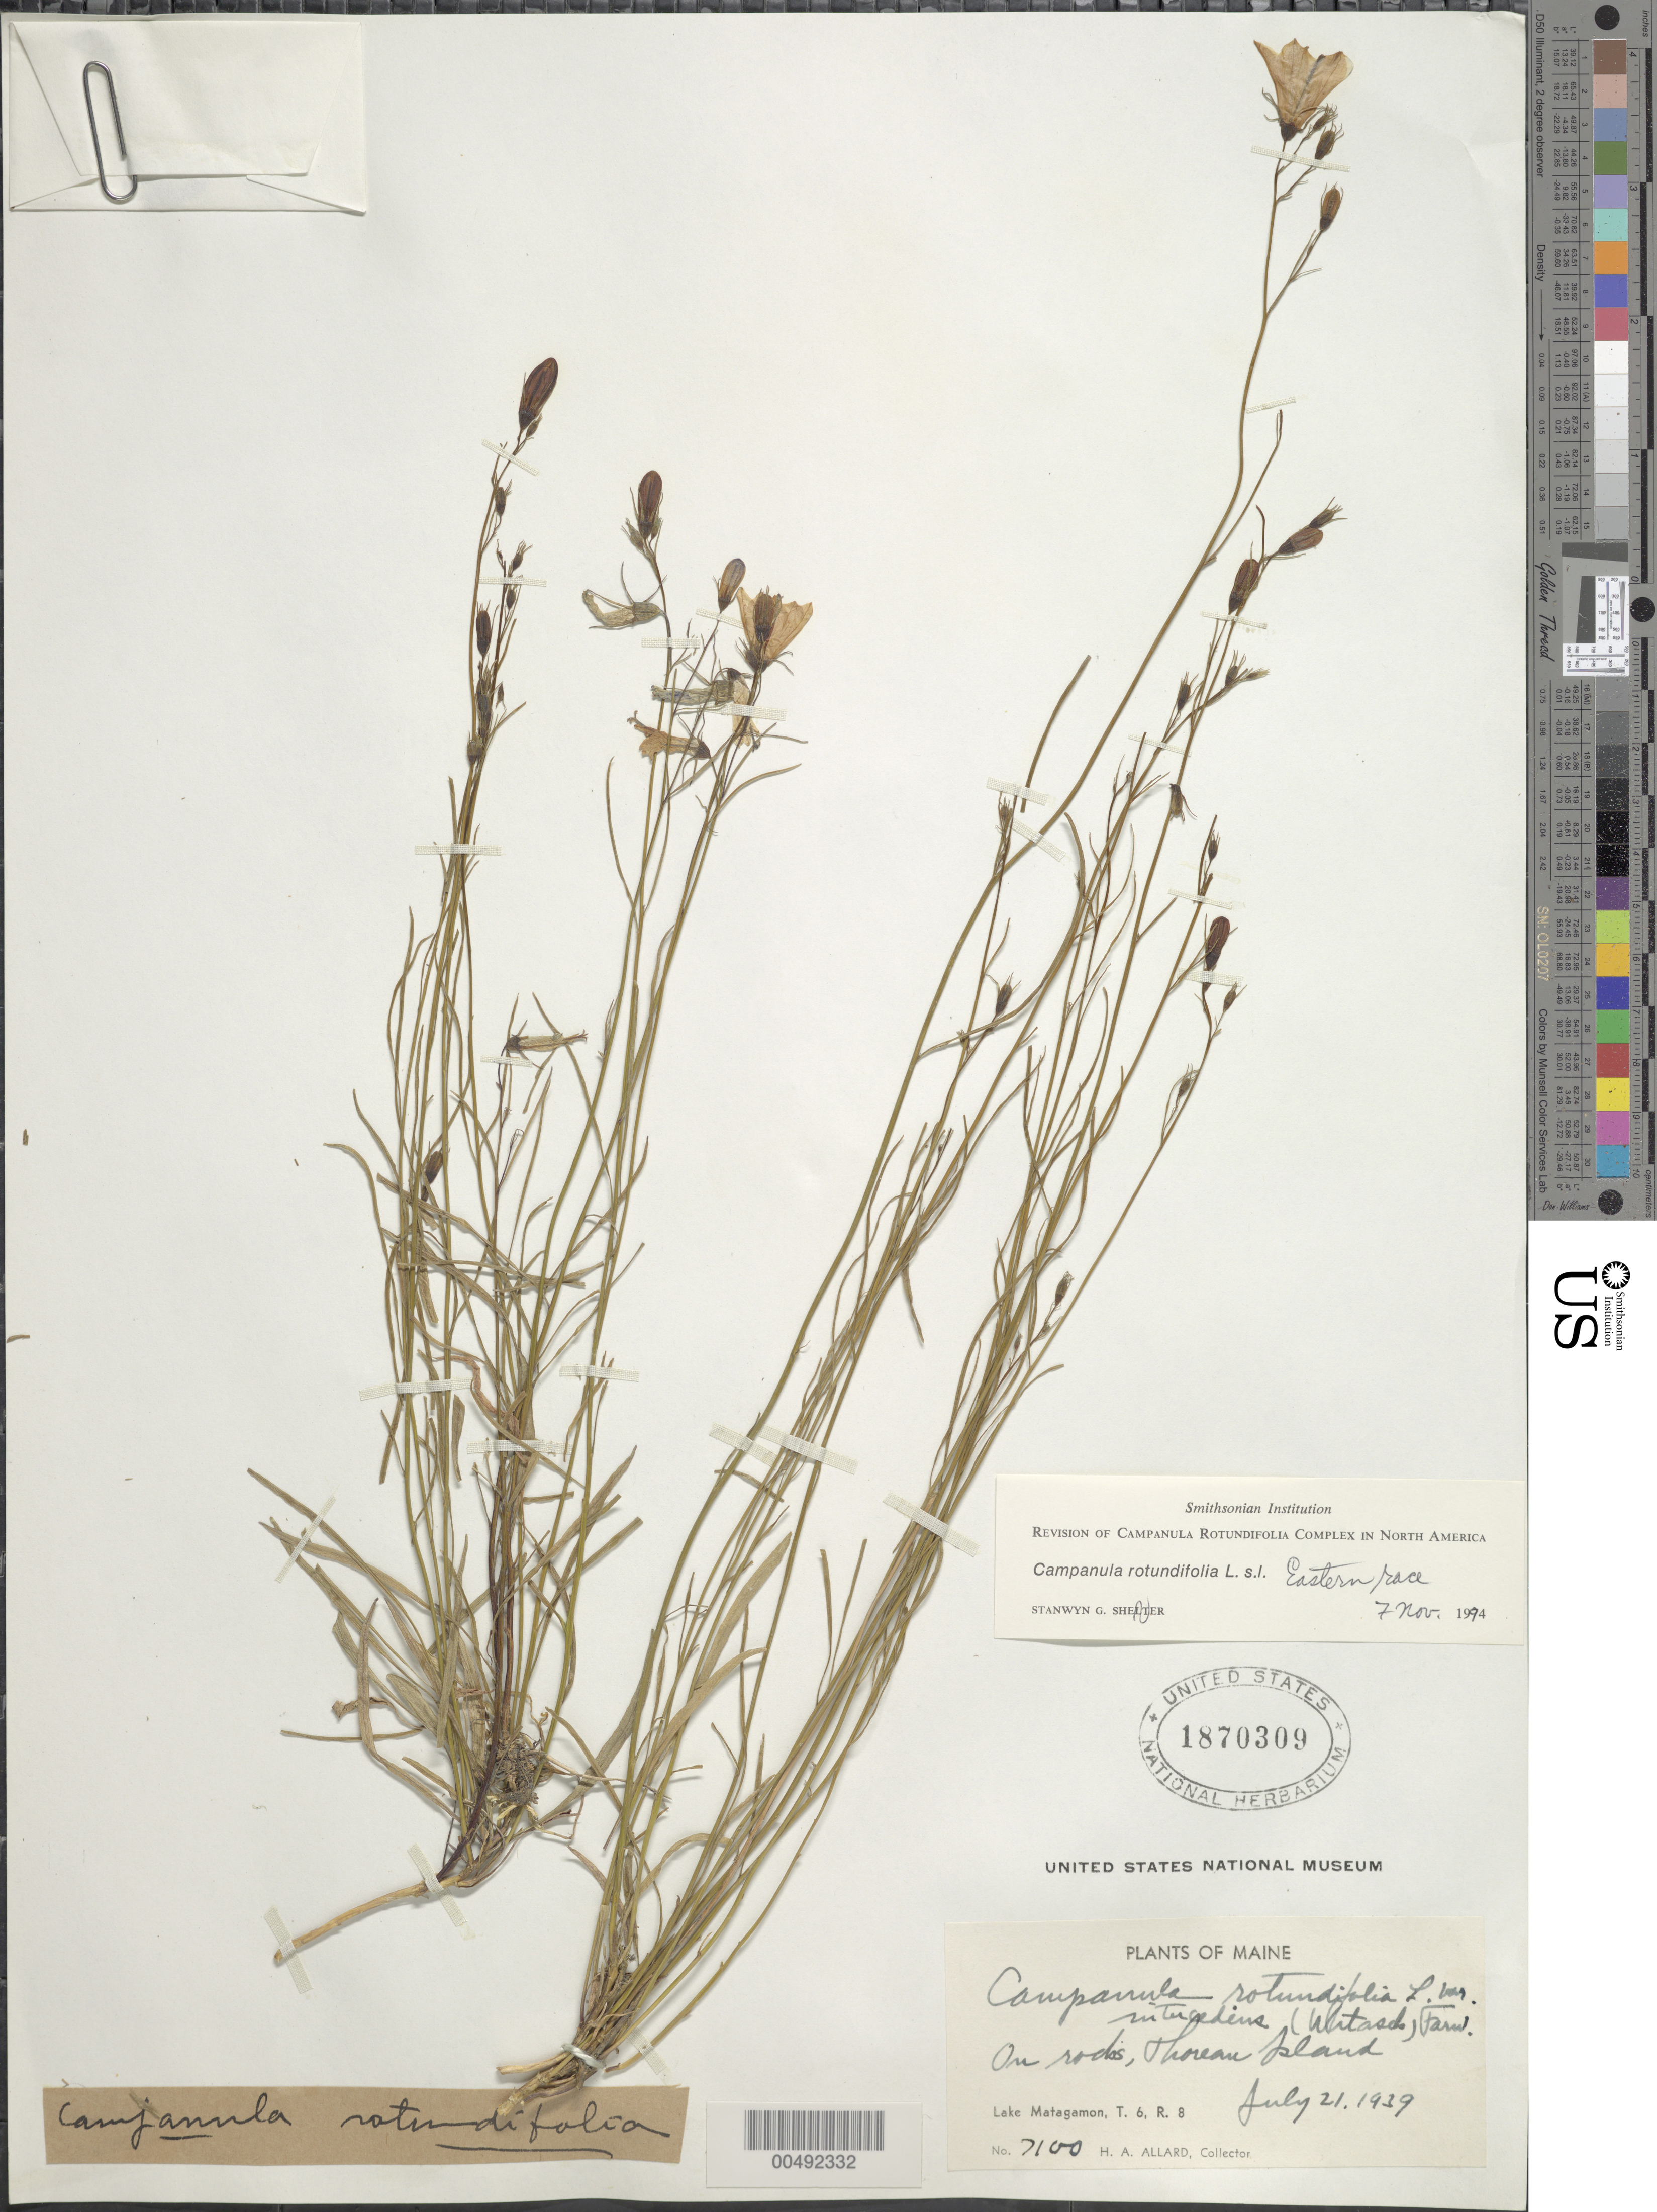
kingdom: Plantae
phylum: Tracheophyta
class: Magnoliopsida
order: Asterales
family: Campanulaceae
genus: Campanula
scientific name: Campanula rotundifolia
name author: L.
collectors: H. A. Allard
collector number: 7100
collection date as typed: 21 Jul 1939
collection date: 1939-07-21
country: United States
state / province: Maine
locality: Thoreau Island, Lake Matagamon, T. 6, R. 8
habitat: on rocks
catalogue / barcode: US 1870309